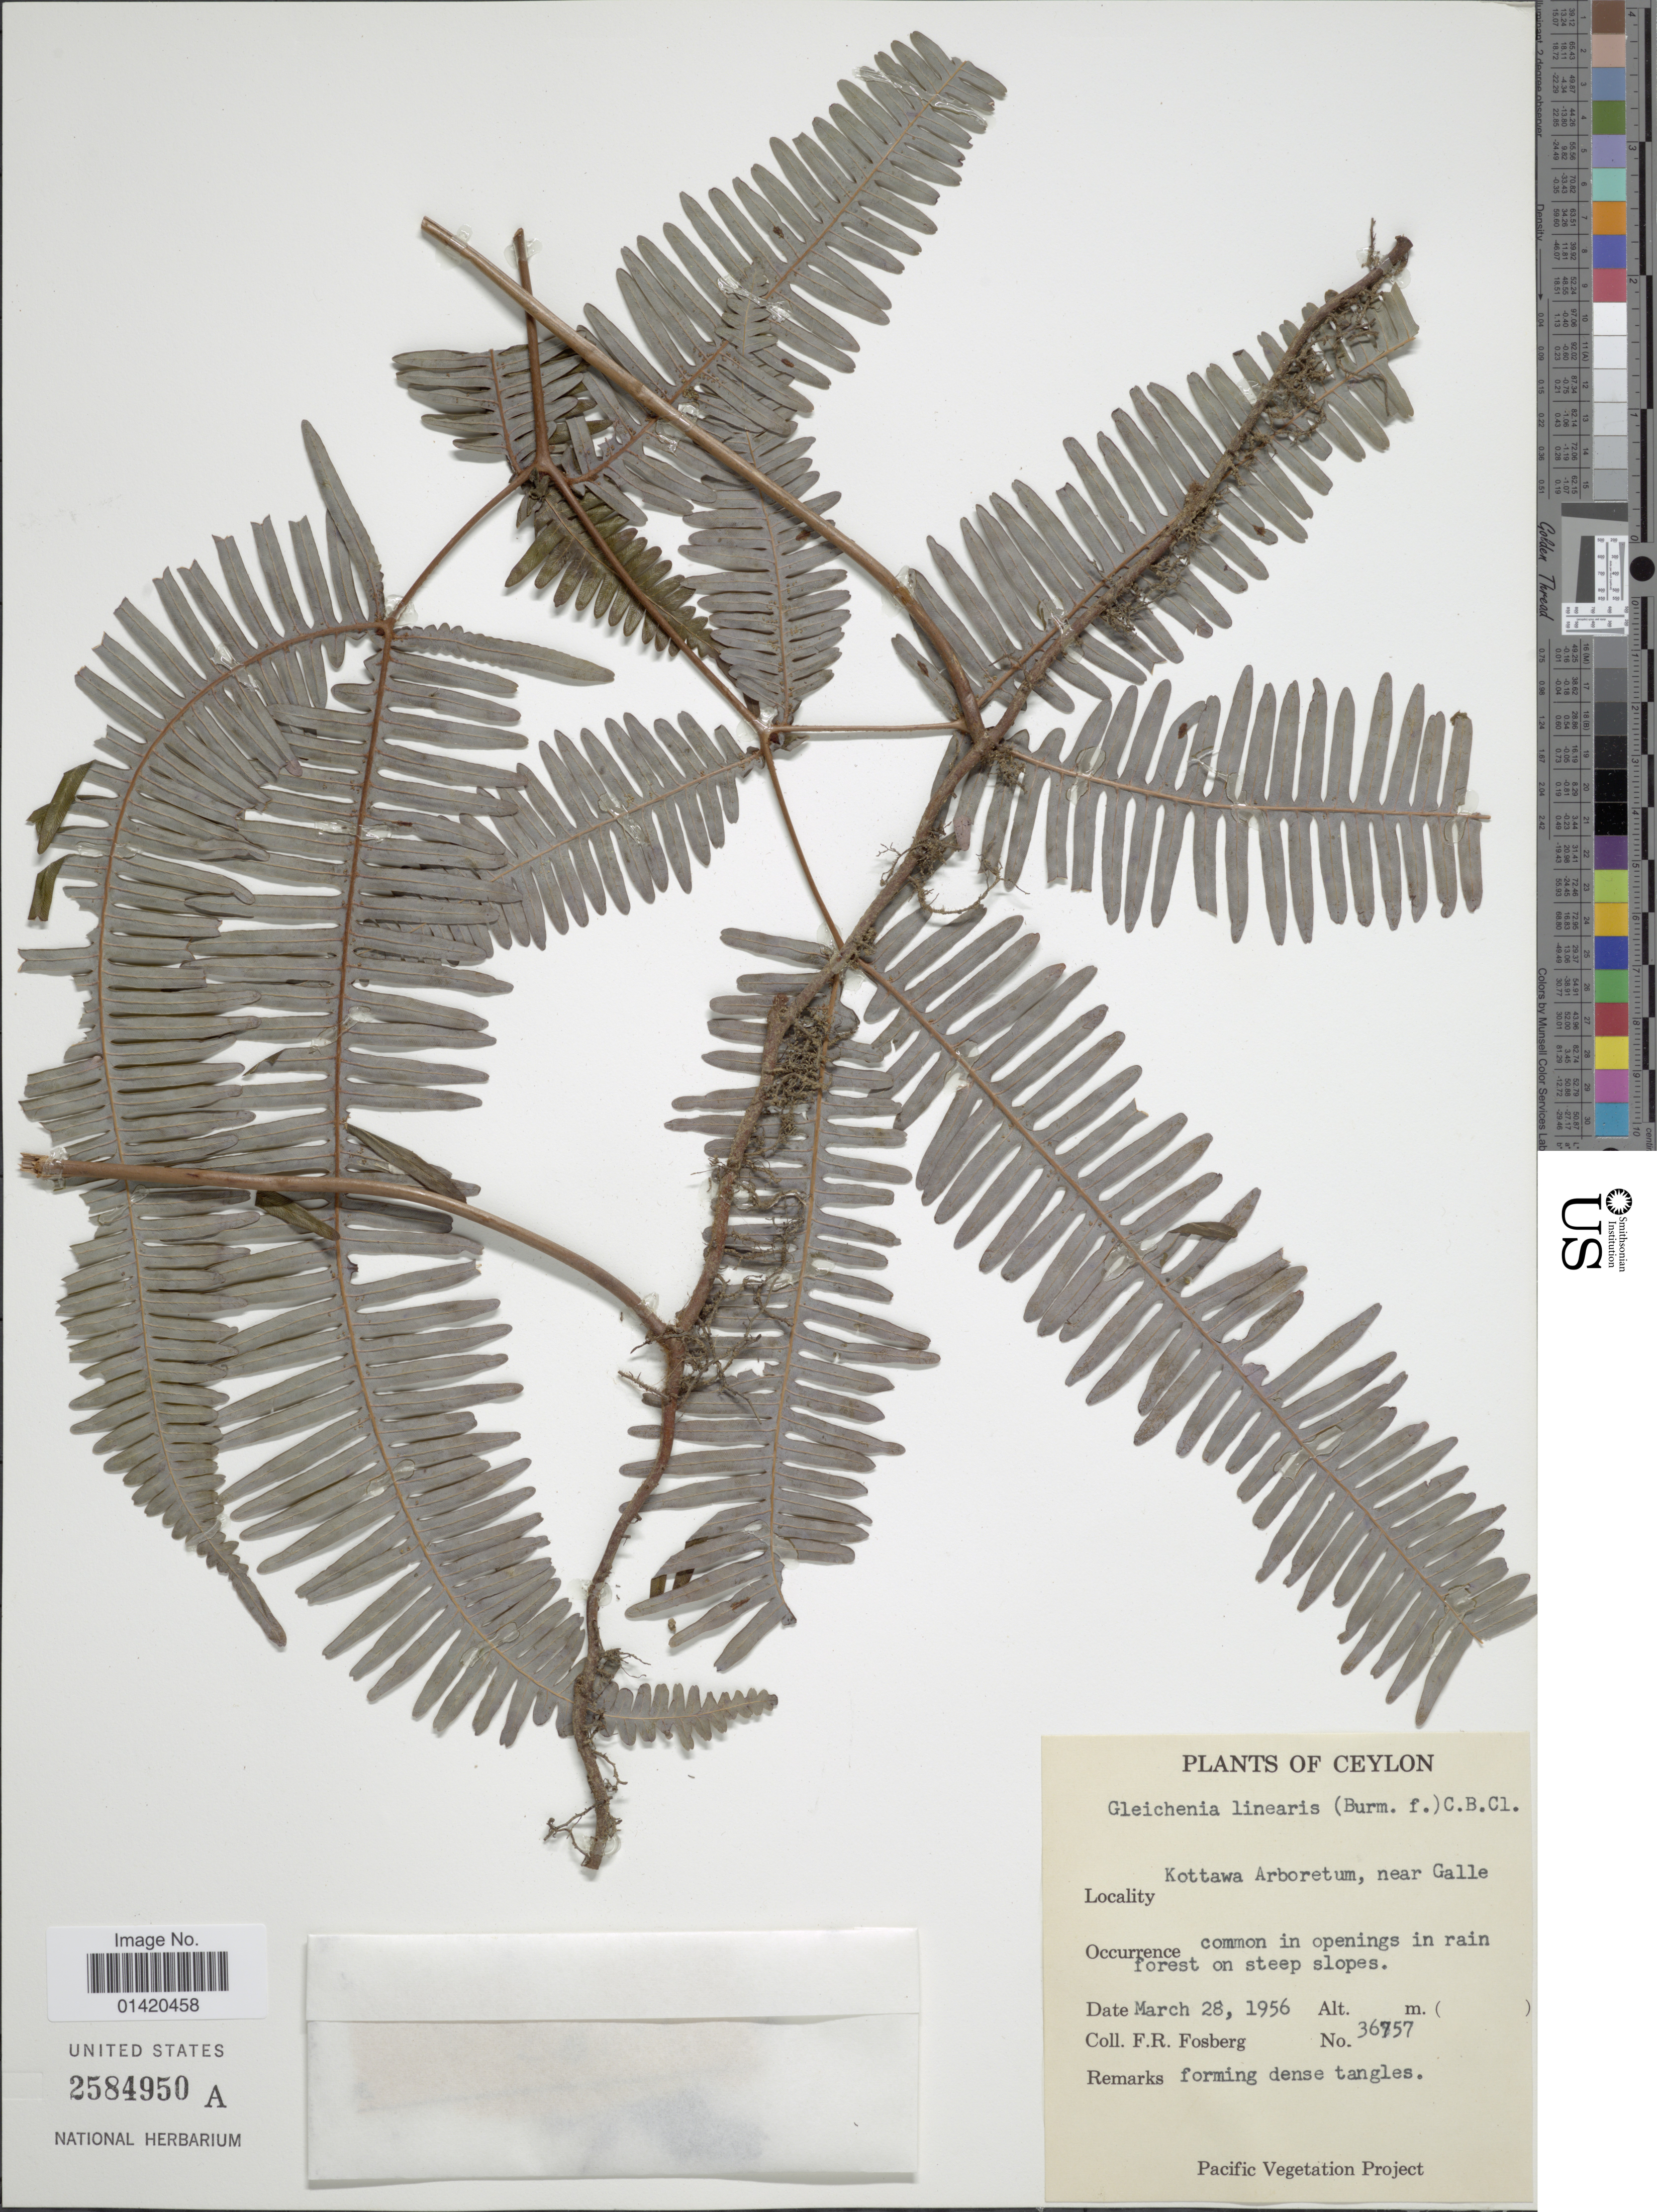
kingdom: Plantae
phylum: Tracheophyta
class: Polypodiopsida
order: Gleicheniales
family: Gleicheniaceae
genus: Dicranopteris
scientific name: Dicranopteris linearis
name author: (Burm. f.) Underw.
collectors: F. R. Fosberg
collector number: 36757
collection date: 1956-03-28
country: Sri Lanka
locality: Ceylon, Kottawa Arboretum, near Galle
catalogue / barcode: US 2584950A